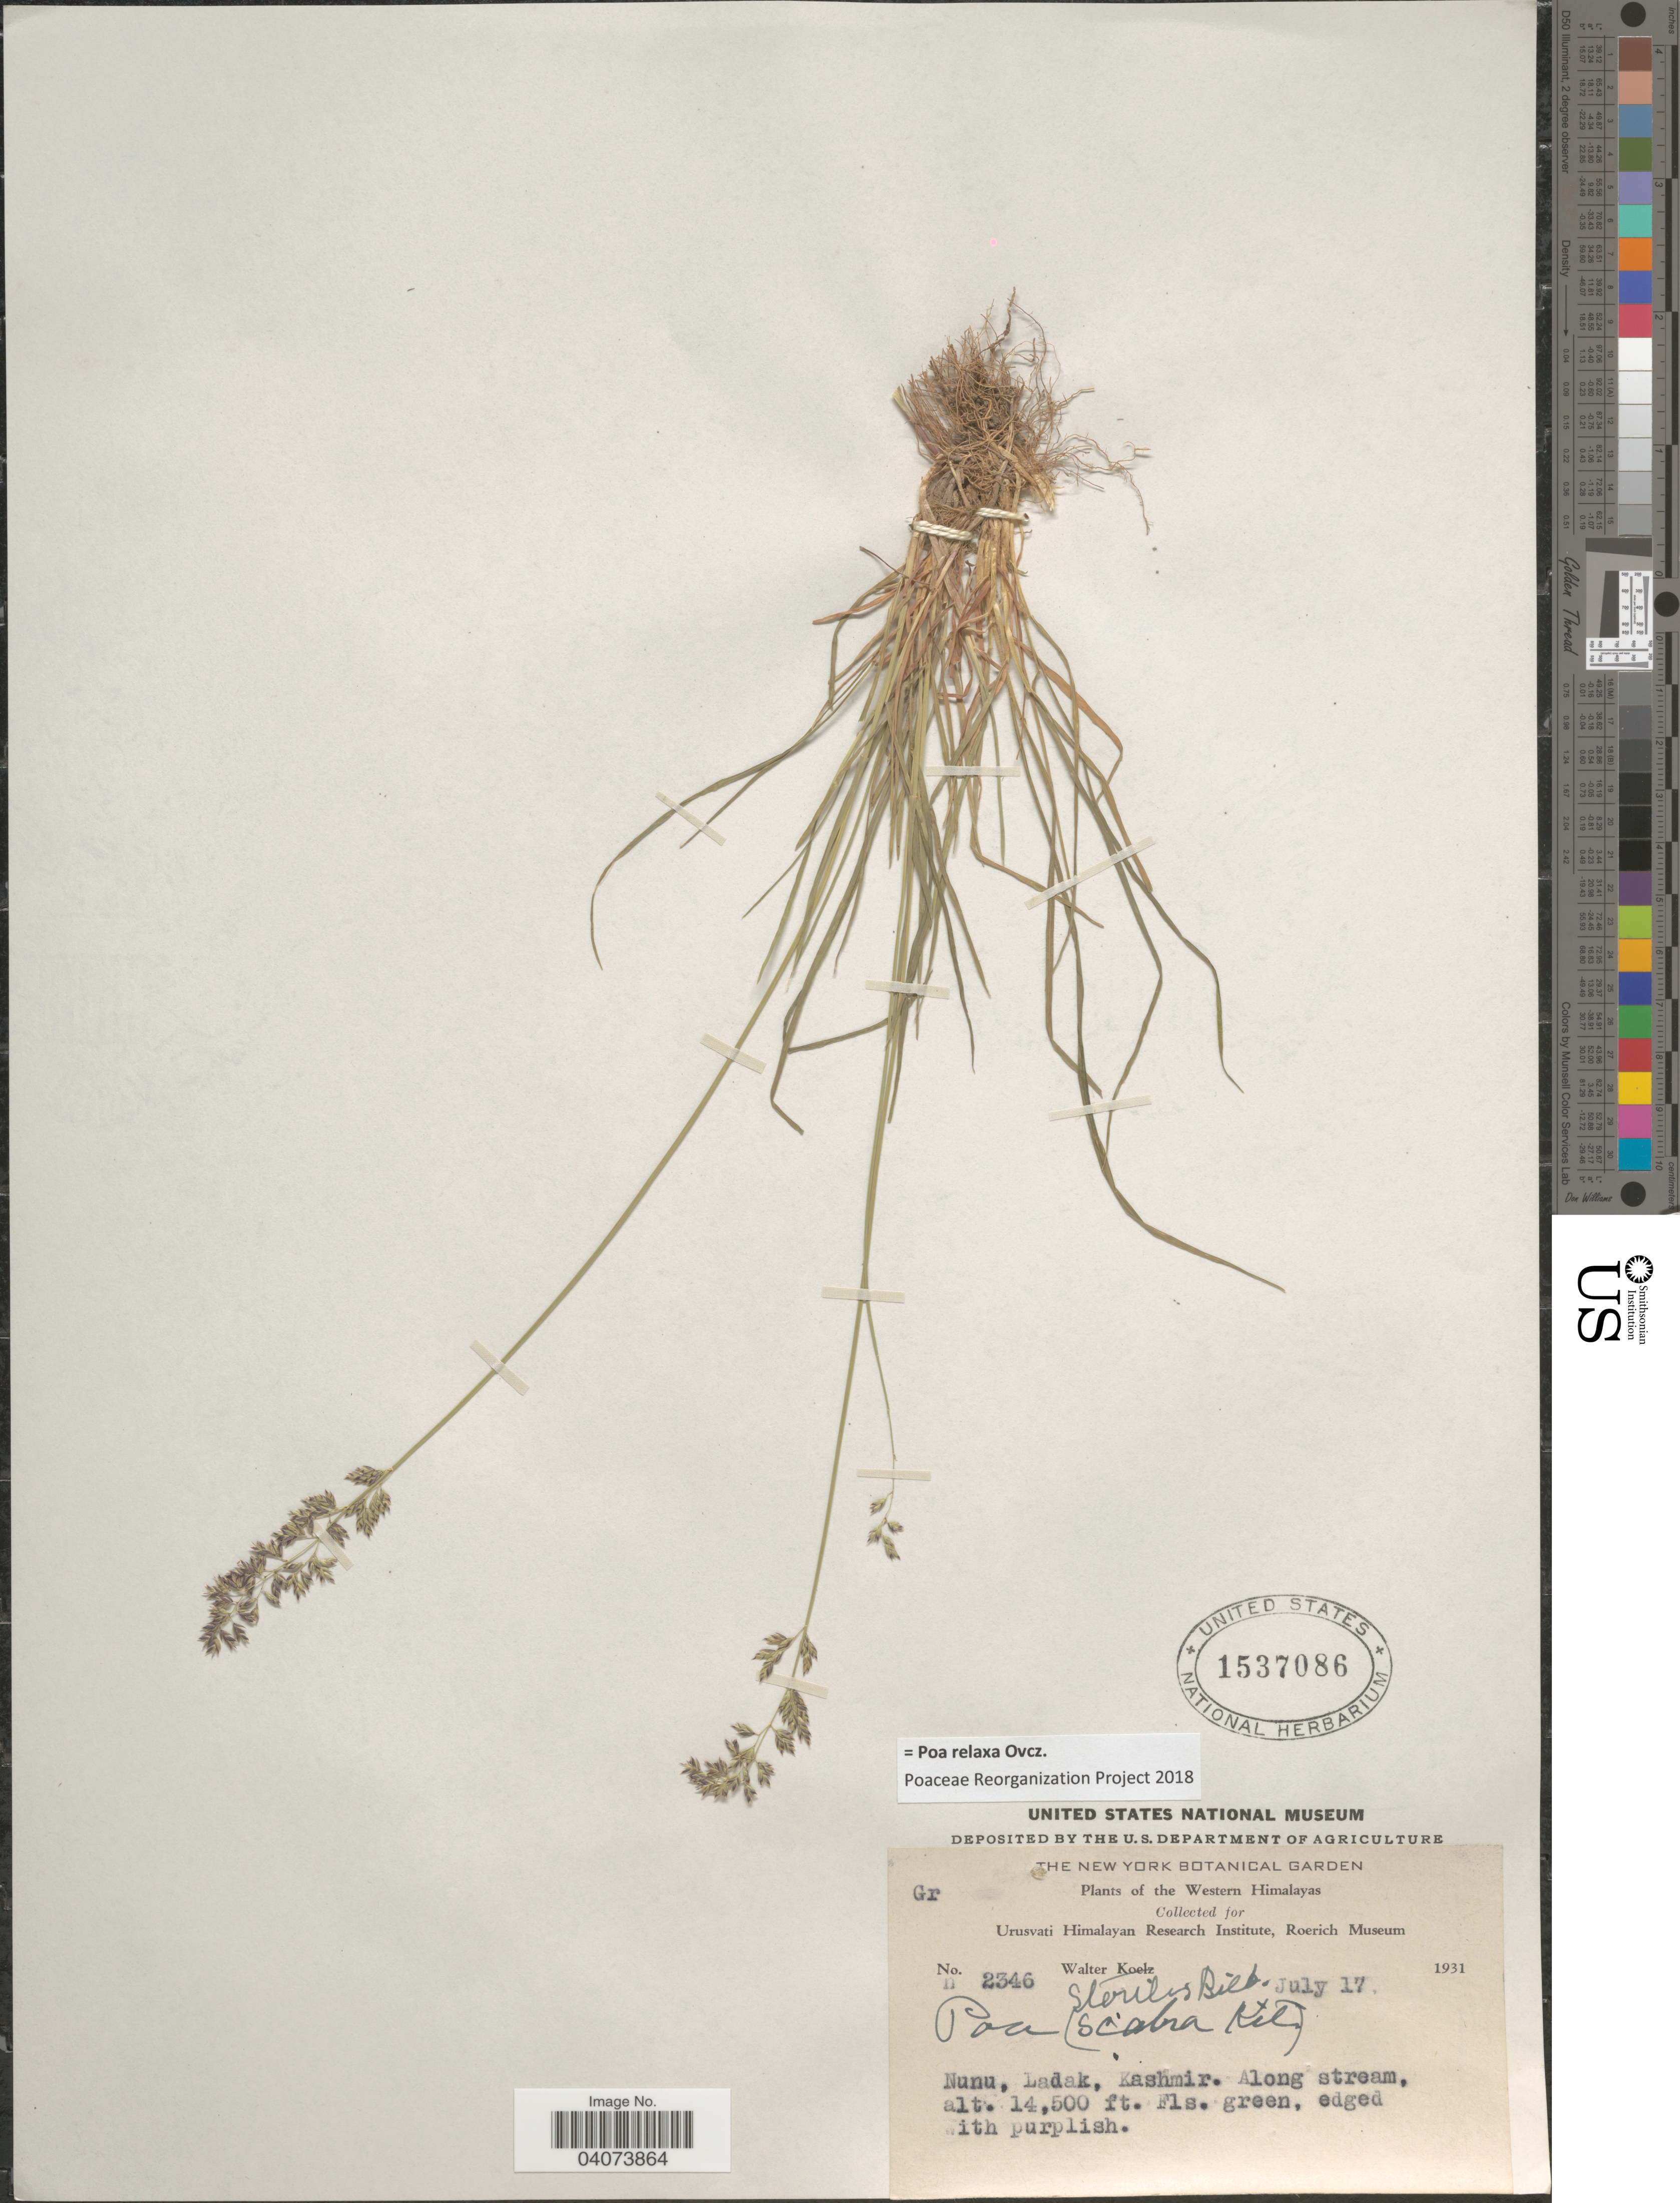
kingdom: Plantae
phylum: Tracheophyta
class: Liliopsida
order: Poales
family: Poaceae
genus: Poa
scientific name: Poa relaxa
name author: Ovcz.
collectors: W. N. Koelz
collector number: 2346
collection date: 1931-07-17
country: India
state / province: Ladakh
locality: The Western Himalayas. Nunu, Ladak, Kashmir.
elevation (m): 4420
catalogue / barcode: US 1537086